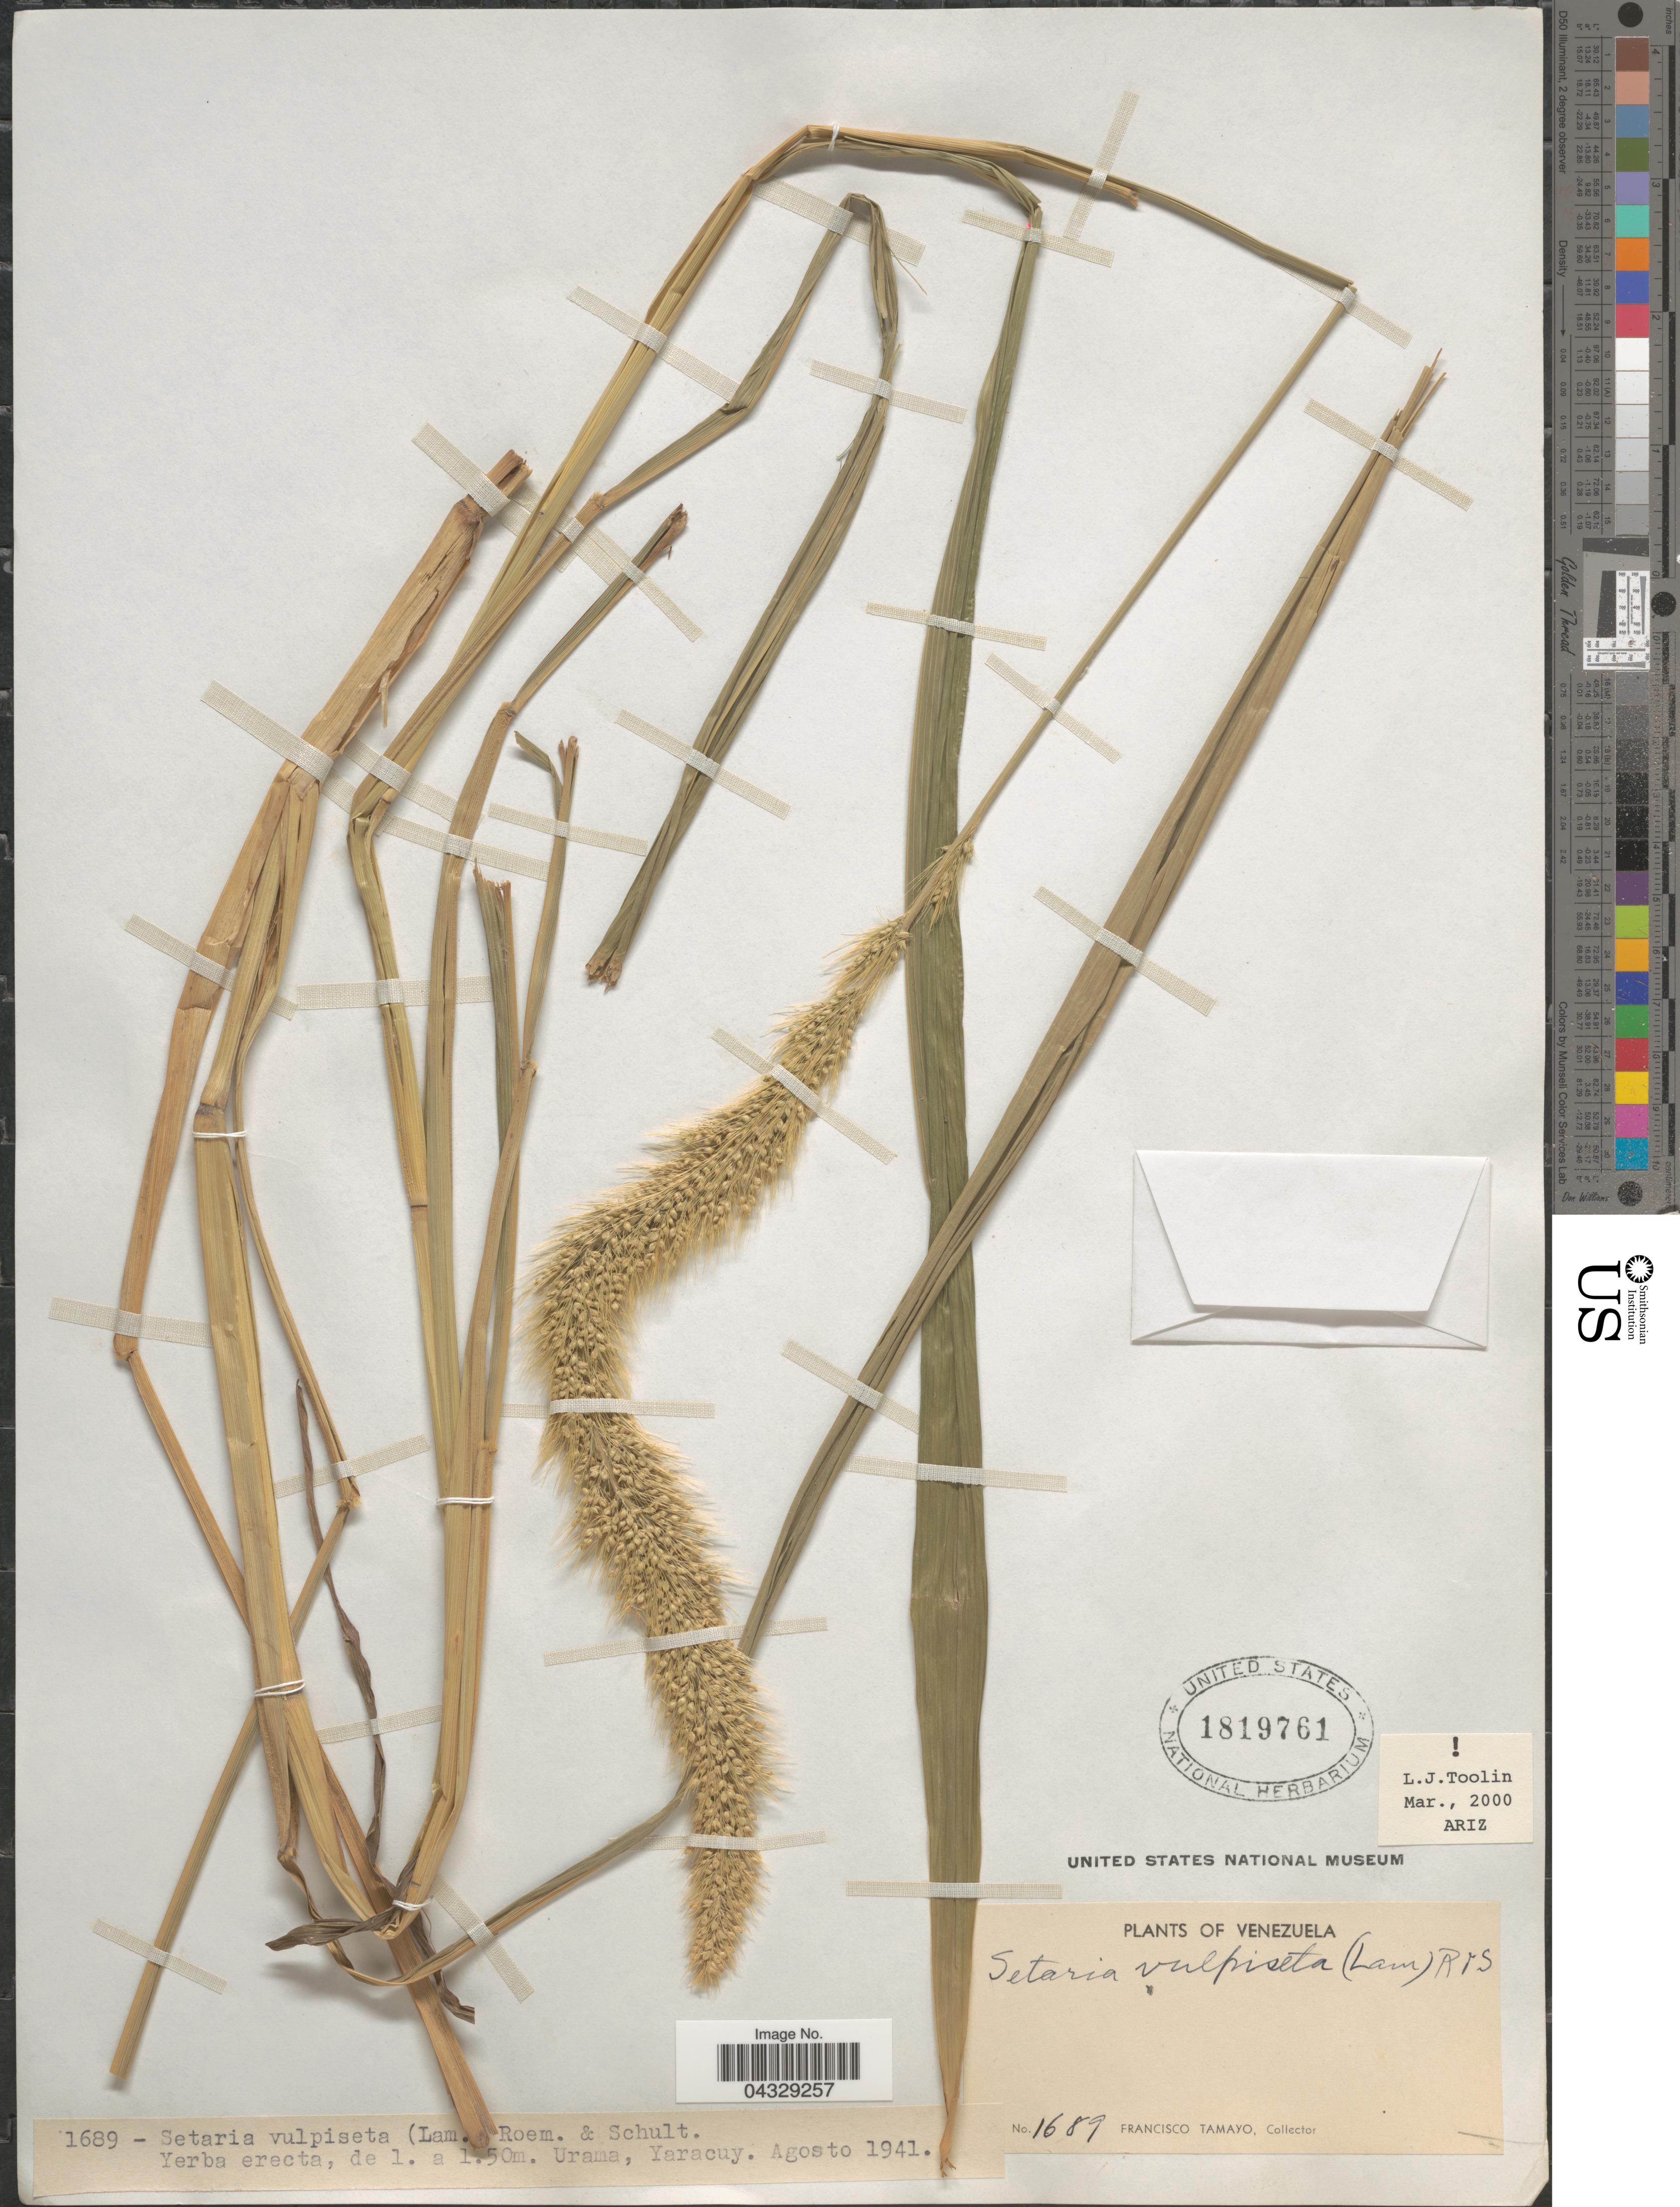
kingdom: Plantae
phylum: Tracheophyta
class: Liliopsida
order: Poales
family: Poaceae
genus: Setaria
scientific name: Setaria vulpiseta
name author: (Lam.) Roem. & Schult.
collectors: F. Tamayo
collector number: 1689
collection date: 1941-08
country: Venezuela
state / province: Yaracuy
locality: Yerba erecta. Urama, Yaracuy.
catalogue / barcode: US 1819761